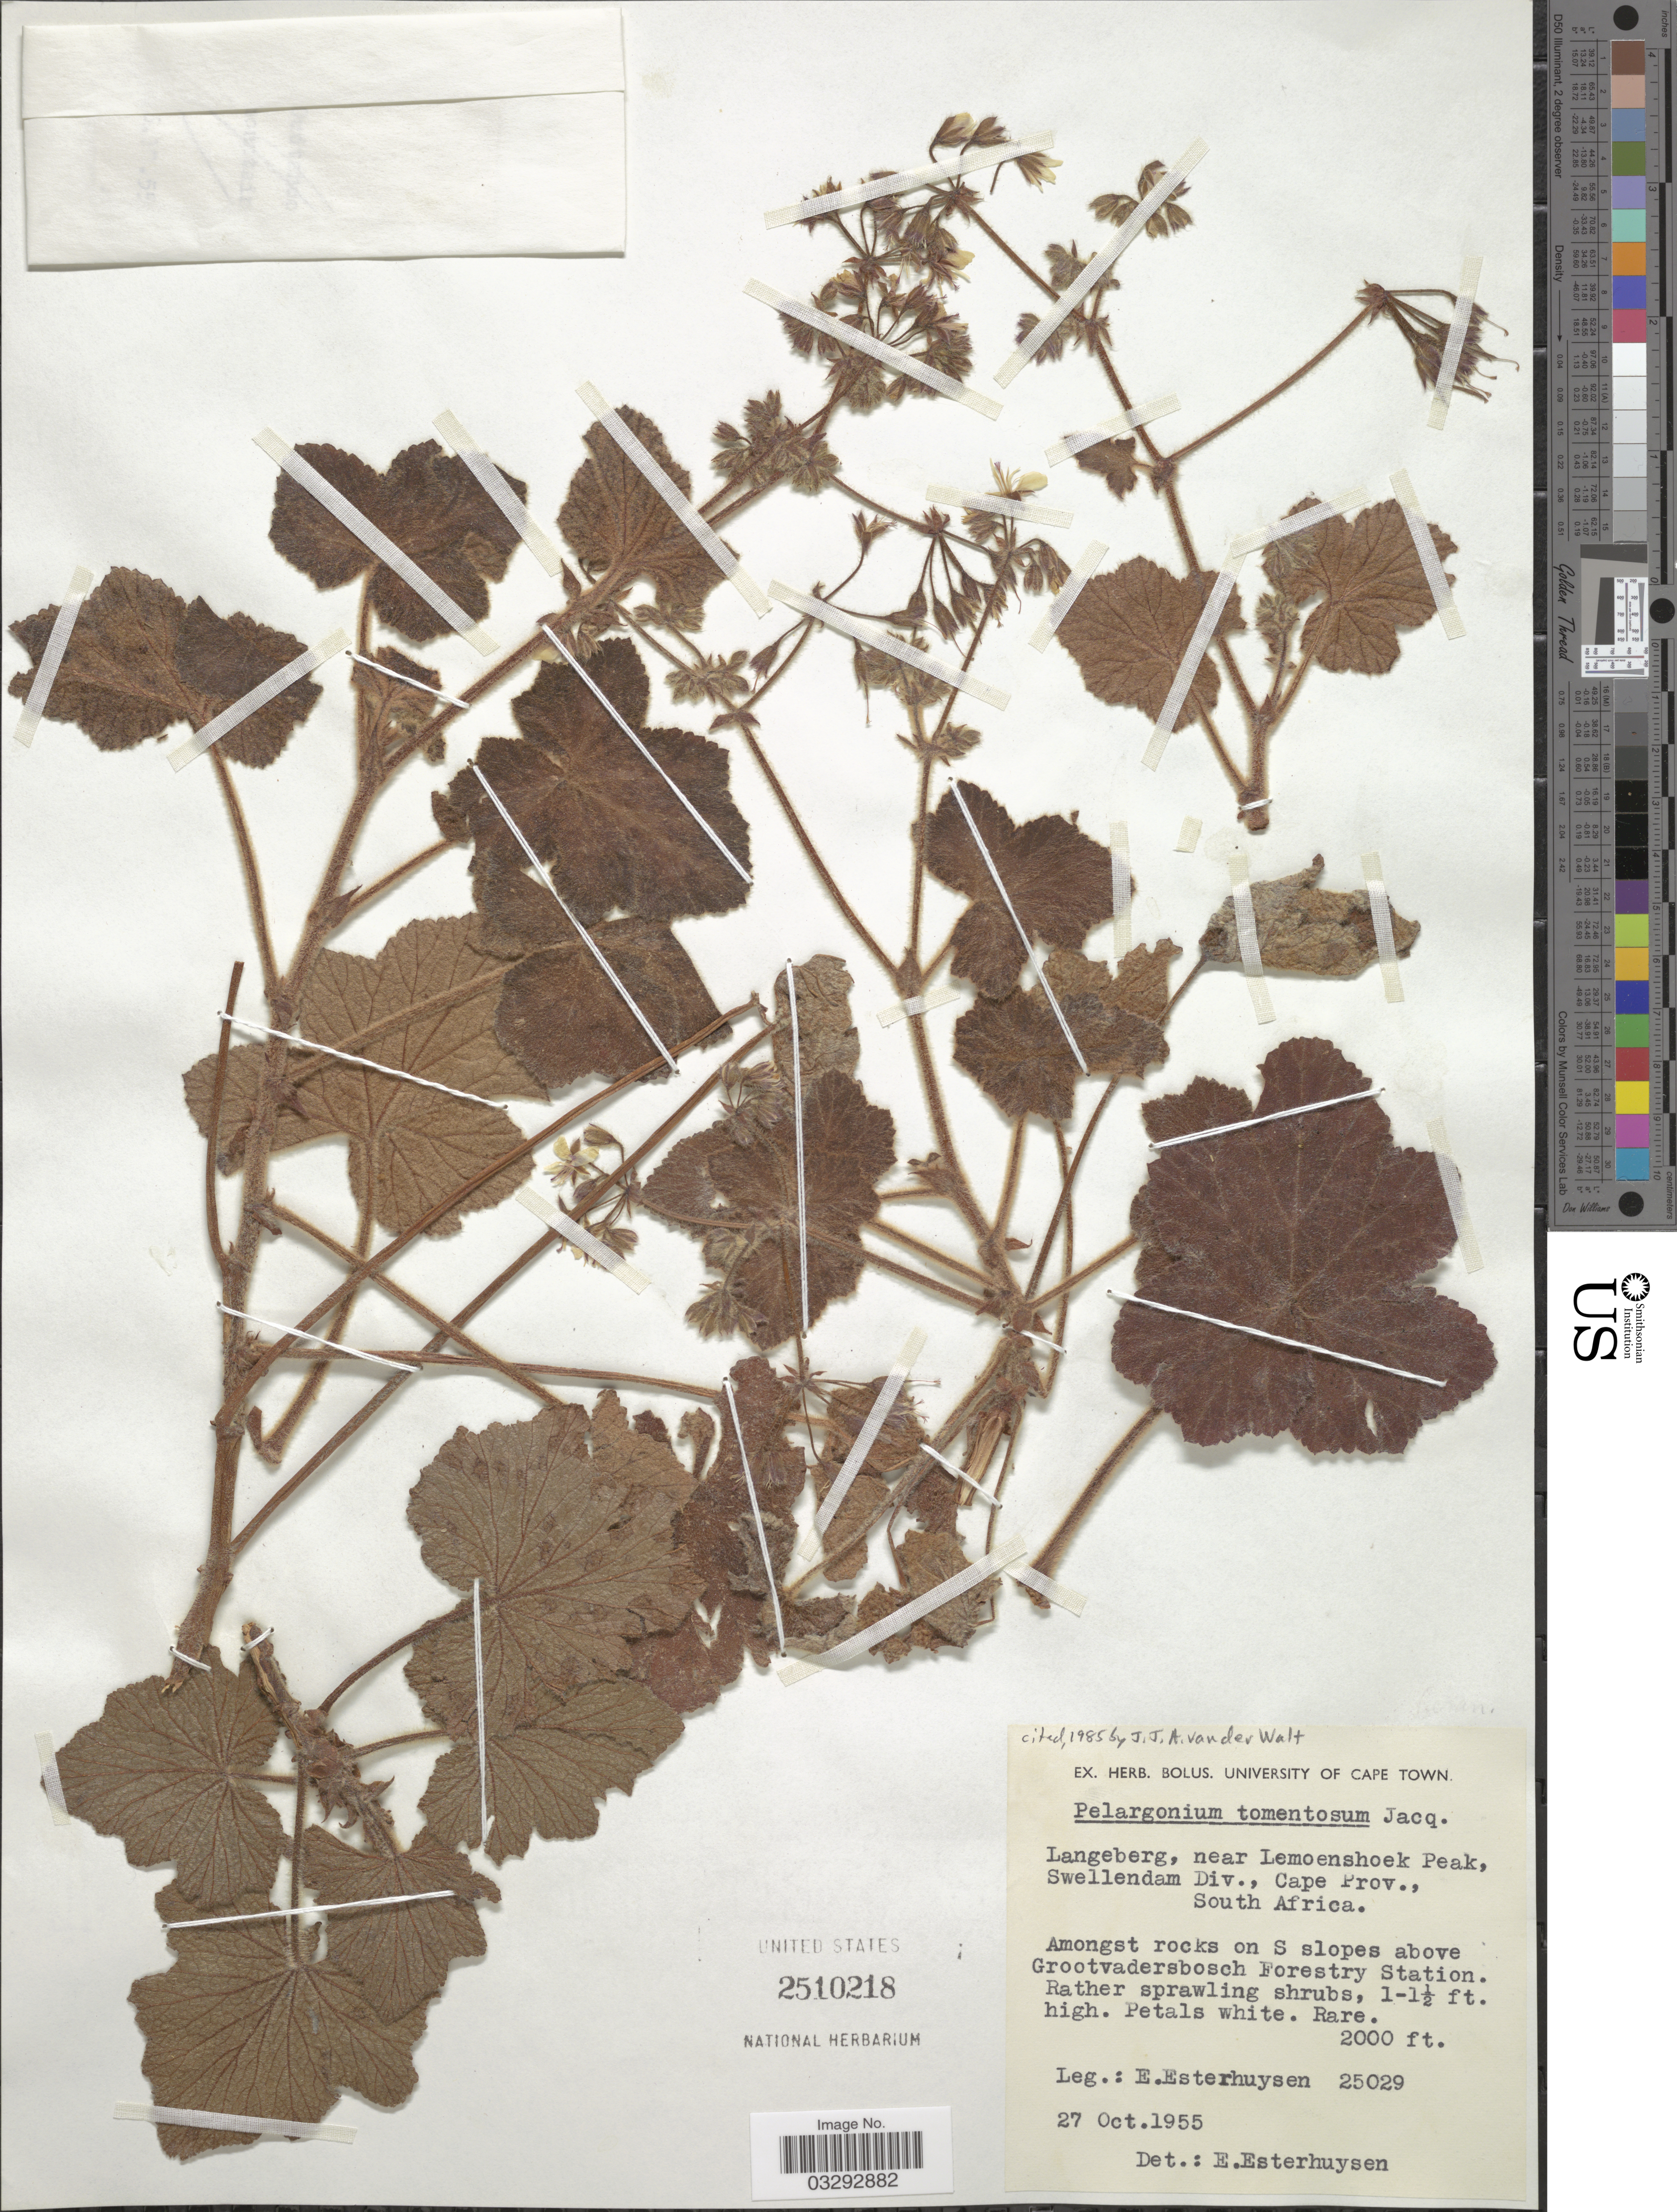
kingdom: Plantae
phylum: Tracheophyta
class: Magnoliopsida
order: Geraniales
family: Geraniaceae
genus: Pelargonium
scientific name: Pelargonium tomentosum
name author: Jacq.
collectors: E. E. Esterhuysen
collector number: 25029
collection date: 1955-10-27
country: South Africa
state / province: Western Cape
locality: Langeberg, near Lemoenshoek Peak, Swellendam Div., Cape Prov.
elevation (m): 610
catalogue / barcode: US 2510218